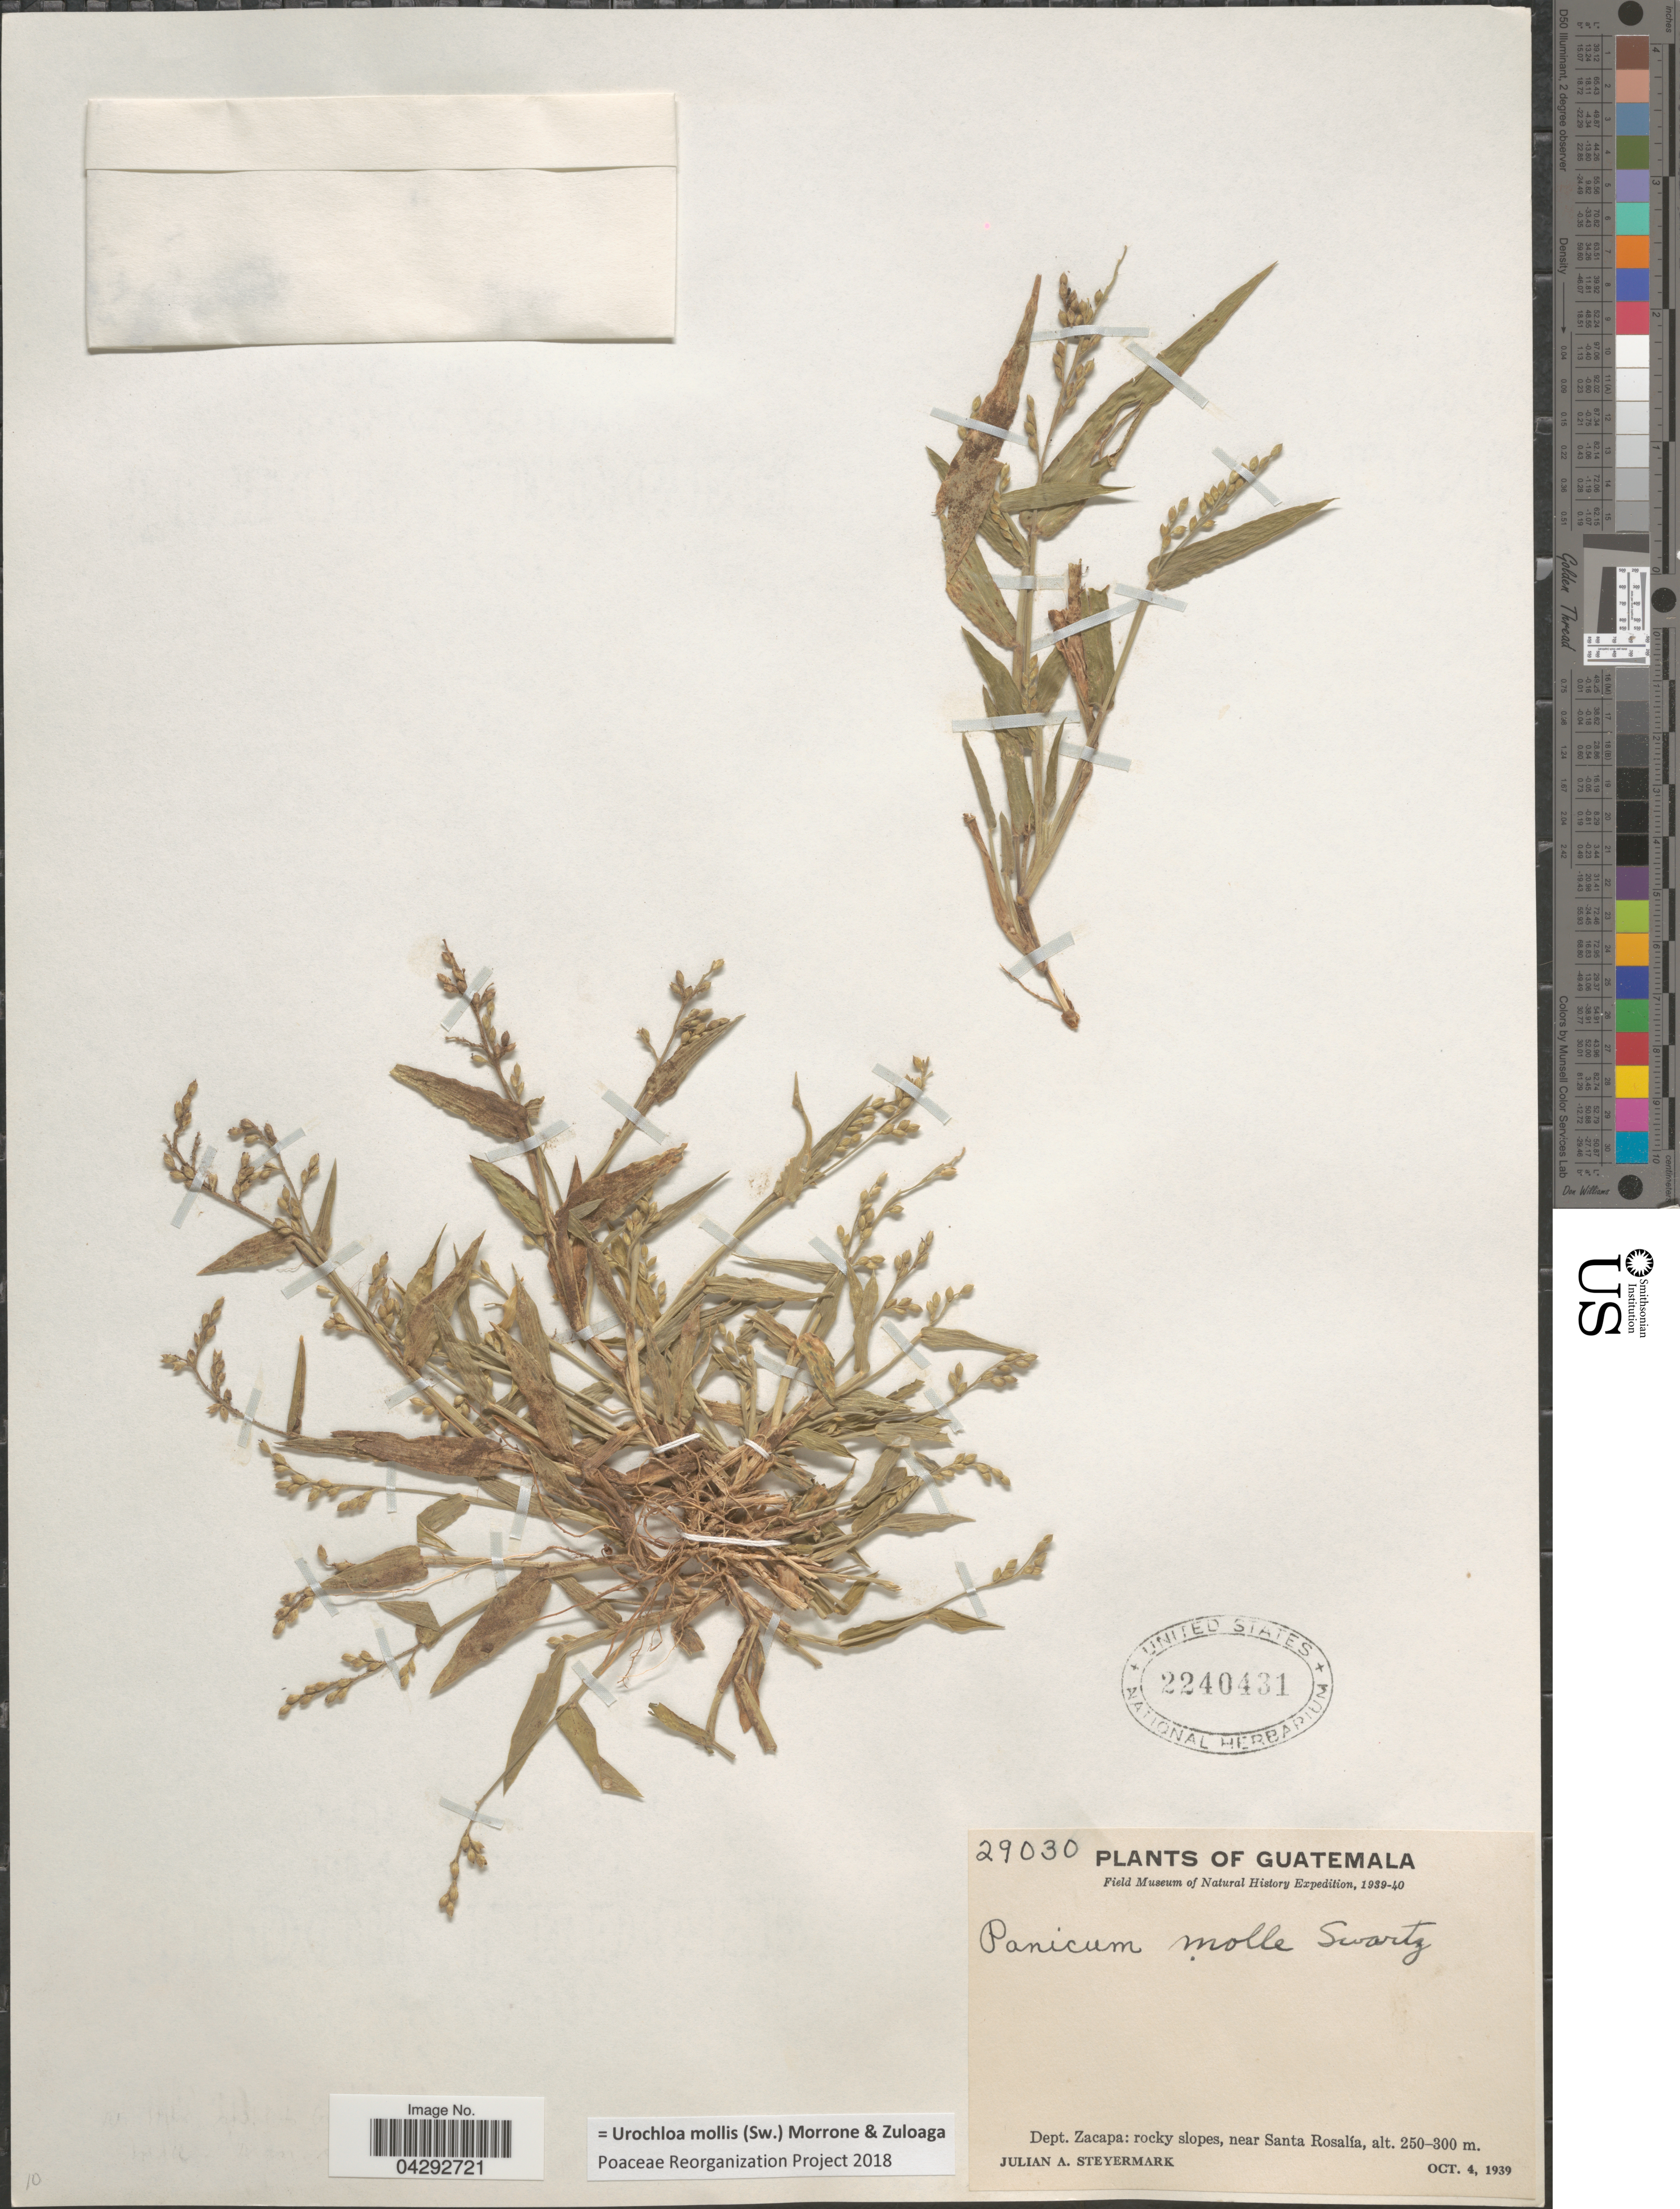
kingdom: Plantae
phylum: Tracheophyta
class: Liliopsida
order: Poales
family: Poaceae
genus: Urochloa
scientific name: Urochloa mollis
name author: (Sw.) Morrone & Zuloaga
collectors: J. Steyermark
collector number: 29030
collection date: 1939-10-04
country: Guatemala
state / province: Zacapa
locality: Field Museum of Natural History Expedition, 1939-40. Dept. Zacapa: rocky slopes, near Santa Rosalía.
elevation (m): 250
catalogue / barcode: US 2240431